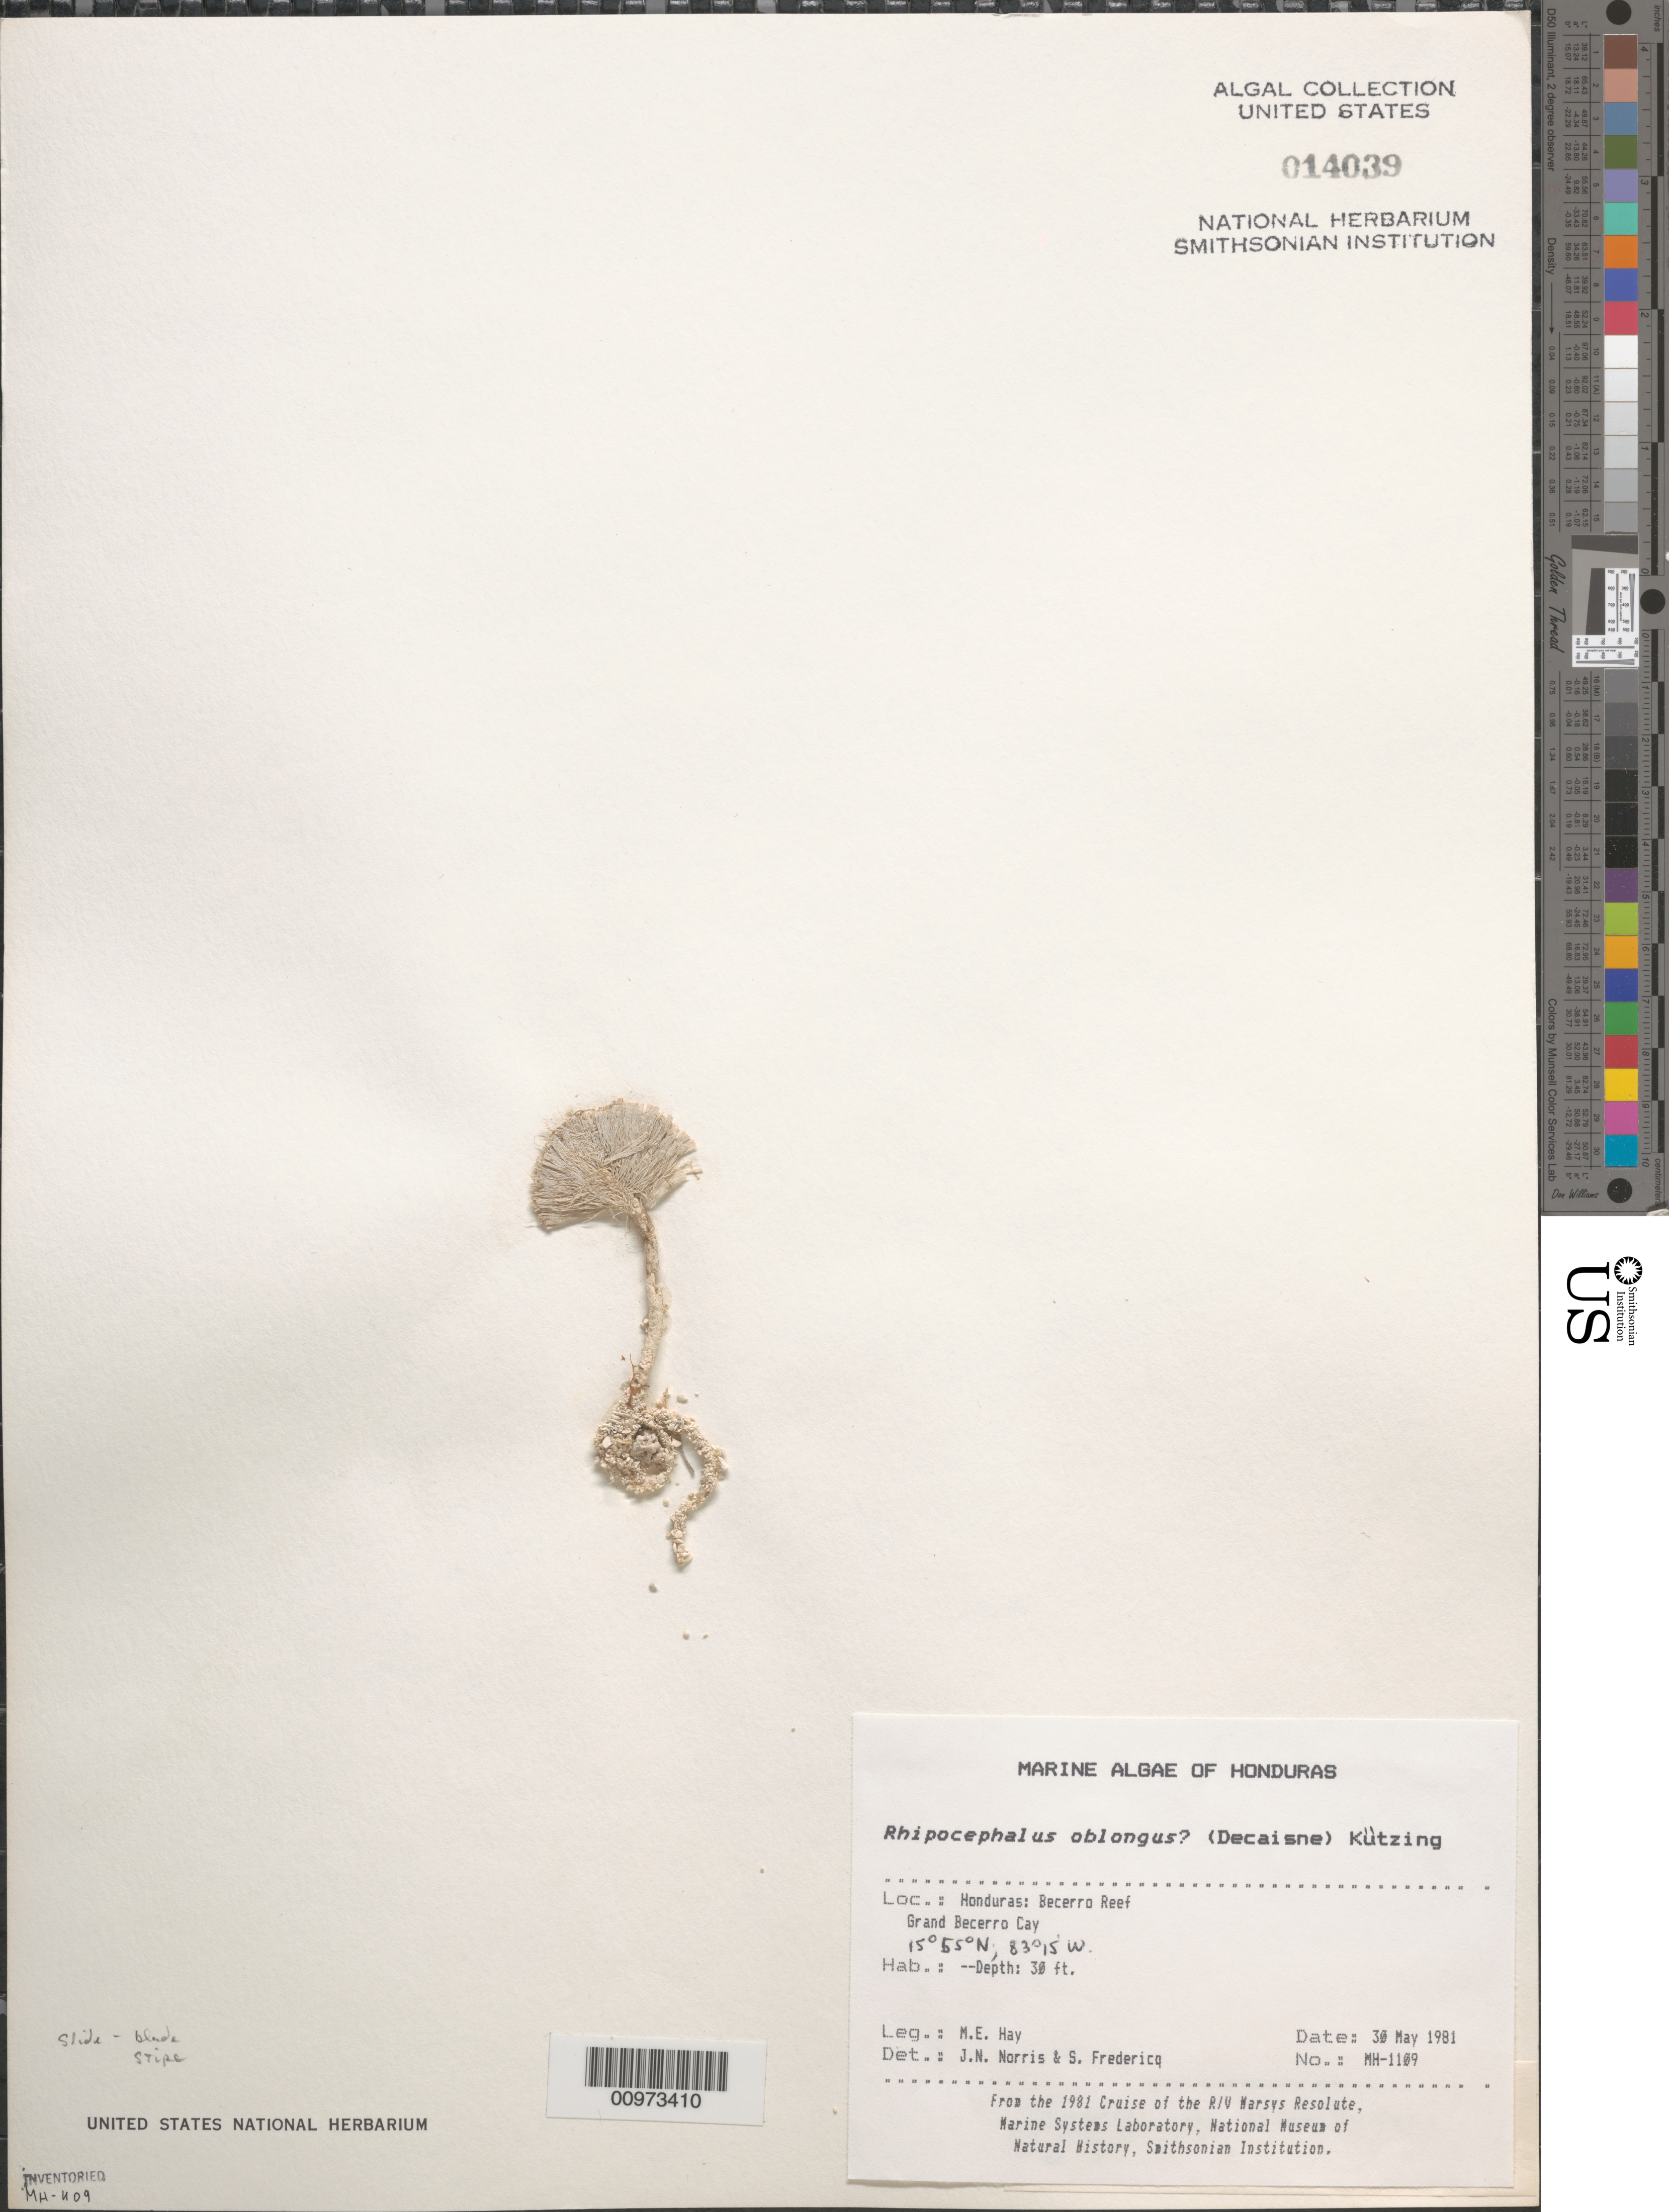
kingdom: Plantae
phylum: Chlorophyta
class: Ulvophyceae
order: Bryopsidales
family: Udoteaceae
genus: Rhipocephalus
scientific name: Rhipocephalus oblongus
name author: (Decne.) Kütz.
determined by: Norris, J. N.; Fredericq, S.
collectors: M. E. Hay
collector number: MEH-1109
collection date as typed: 30 May 1981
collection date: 1981-05-30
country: Honduras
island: Grand Becerro Cay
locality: Becerro Reef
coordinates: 15 55' N, 83 15' W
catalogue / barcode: US 14039